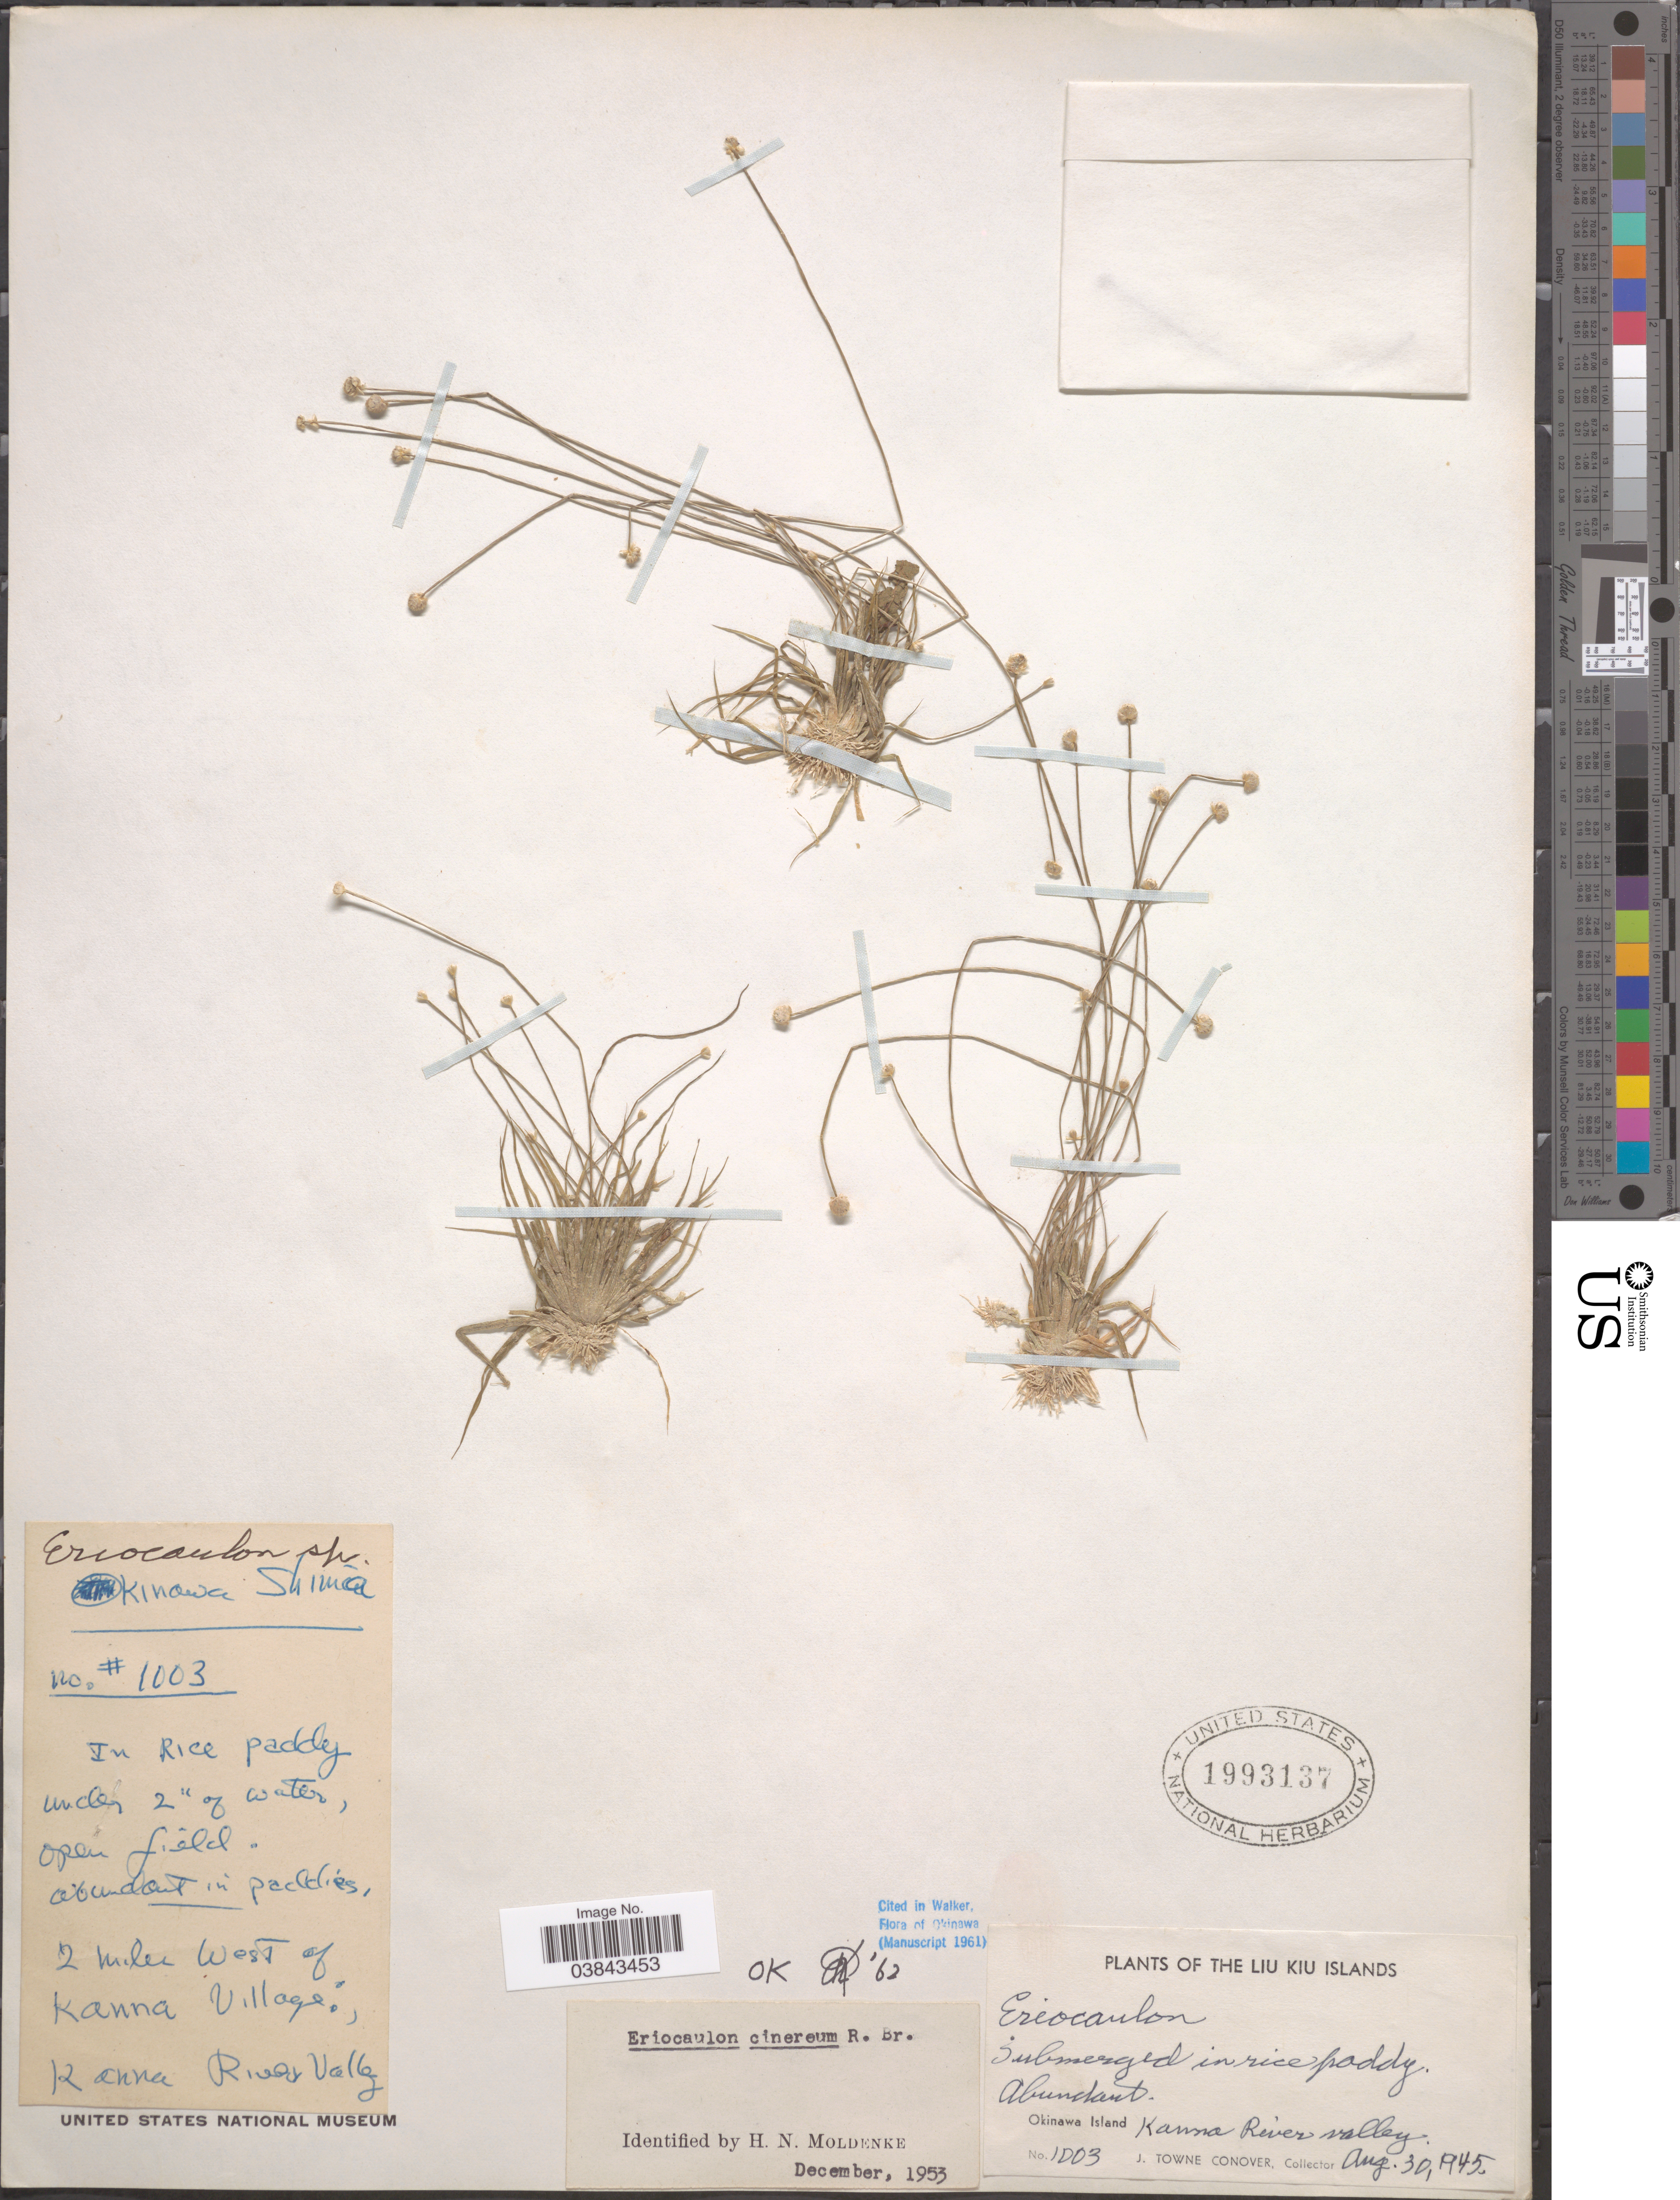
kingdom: Plantae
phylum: Tracheophyta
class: Liliopsida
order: Poales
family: Eriocaulaceae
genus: Eriocaulon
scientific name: Eriocaulon cinereum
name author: R. Br.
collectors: J. T. Conover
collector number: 1003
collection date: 1945-08-30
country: Japan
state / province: Okinawa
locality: The Liu Kiu Islands. Okinawa Island. 2 miles west of Kanna Village. Kanna River Valley.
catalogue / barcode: US 1993137